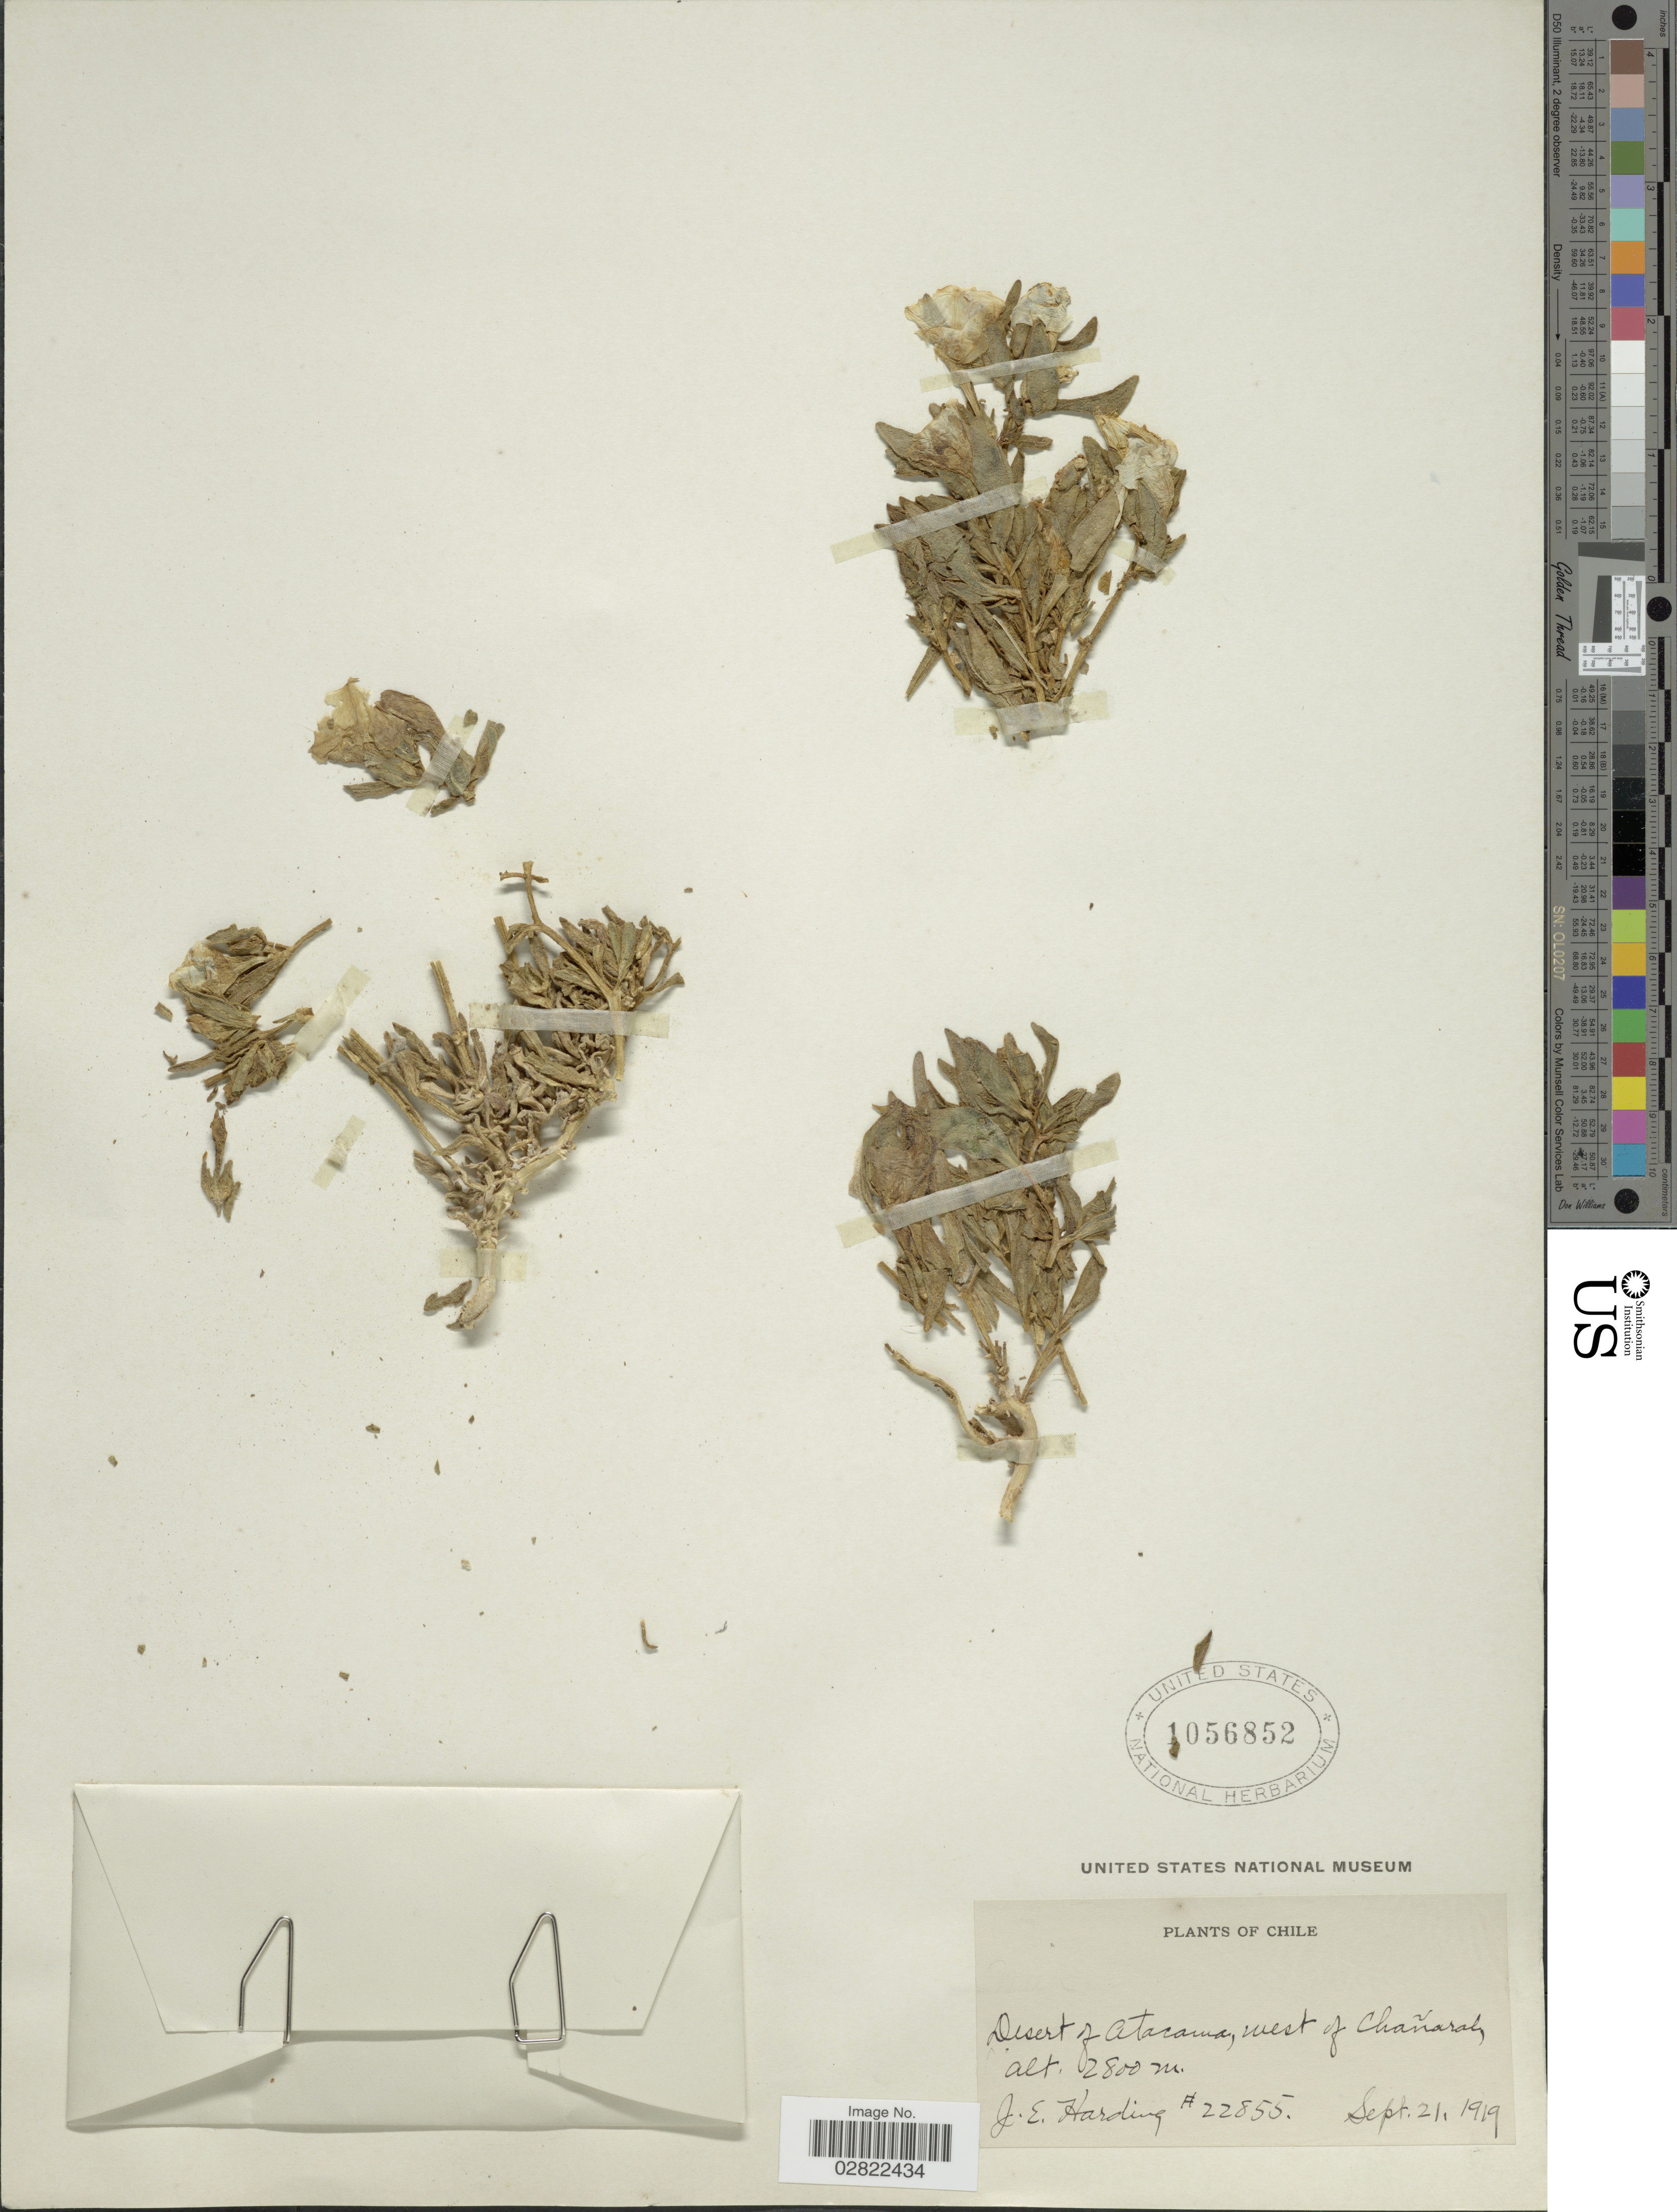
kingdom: Plantae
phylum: Tracheophyta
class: Magnoliopsida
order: Solanales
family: Solanaceae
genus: Exodeconus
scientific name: Exodeconus sp.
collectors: J. Harding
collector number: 22855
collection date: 1919-09-21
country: Chile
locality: Desert of Atacama, west of Chañaral.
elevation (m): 2800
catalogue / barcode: US 1056852